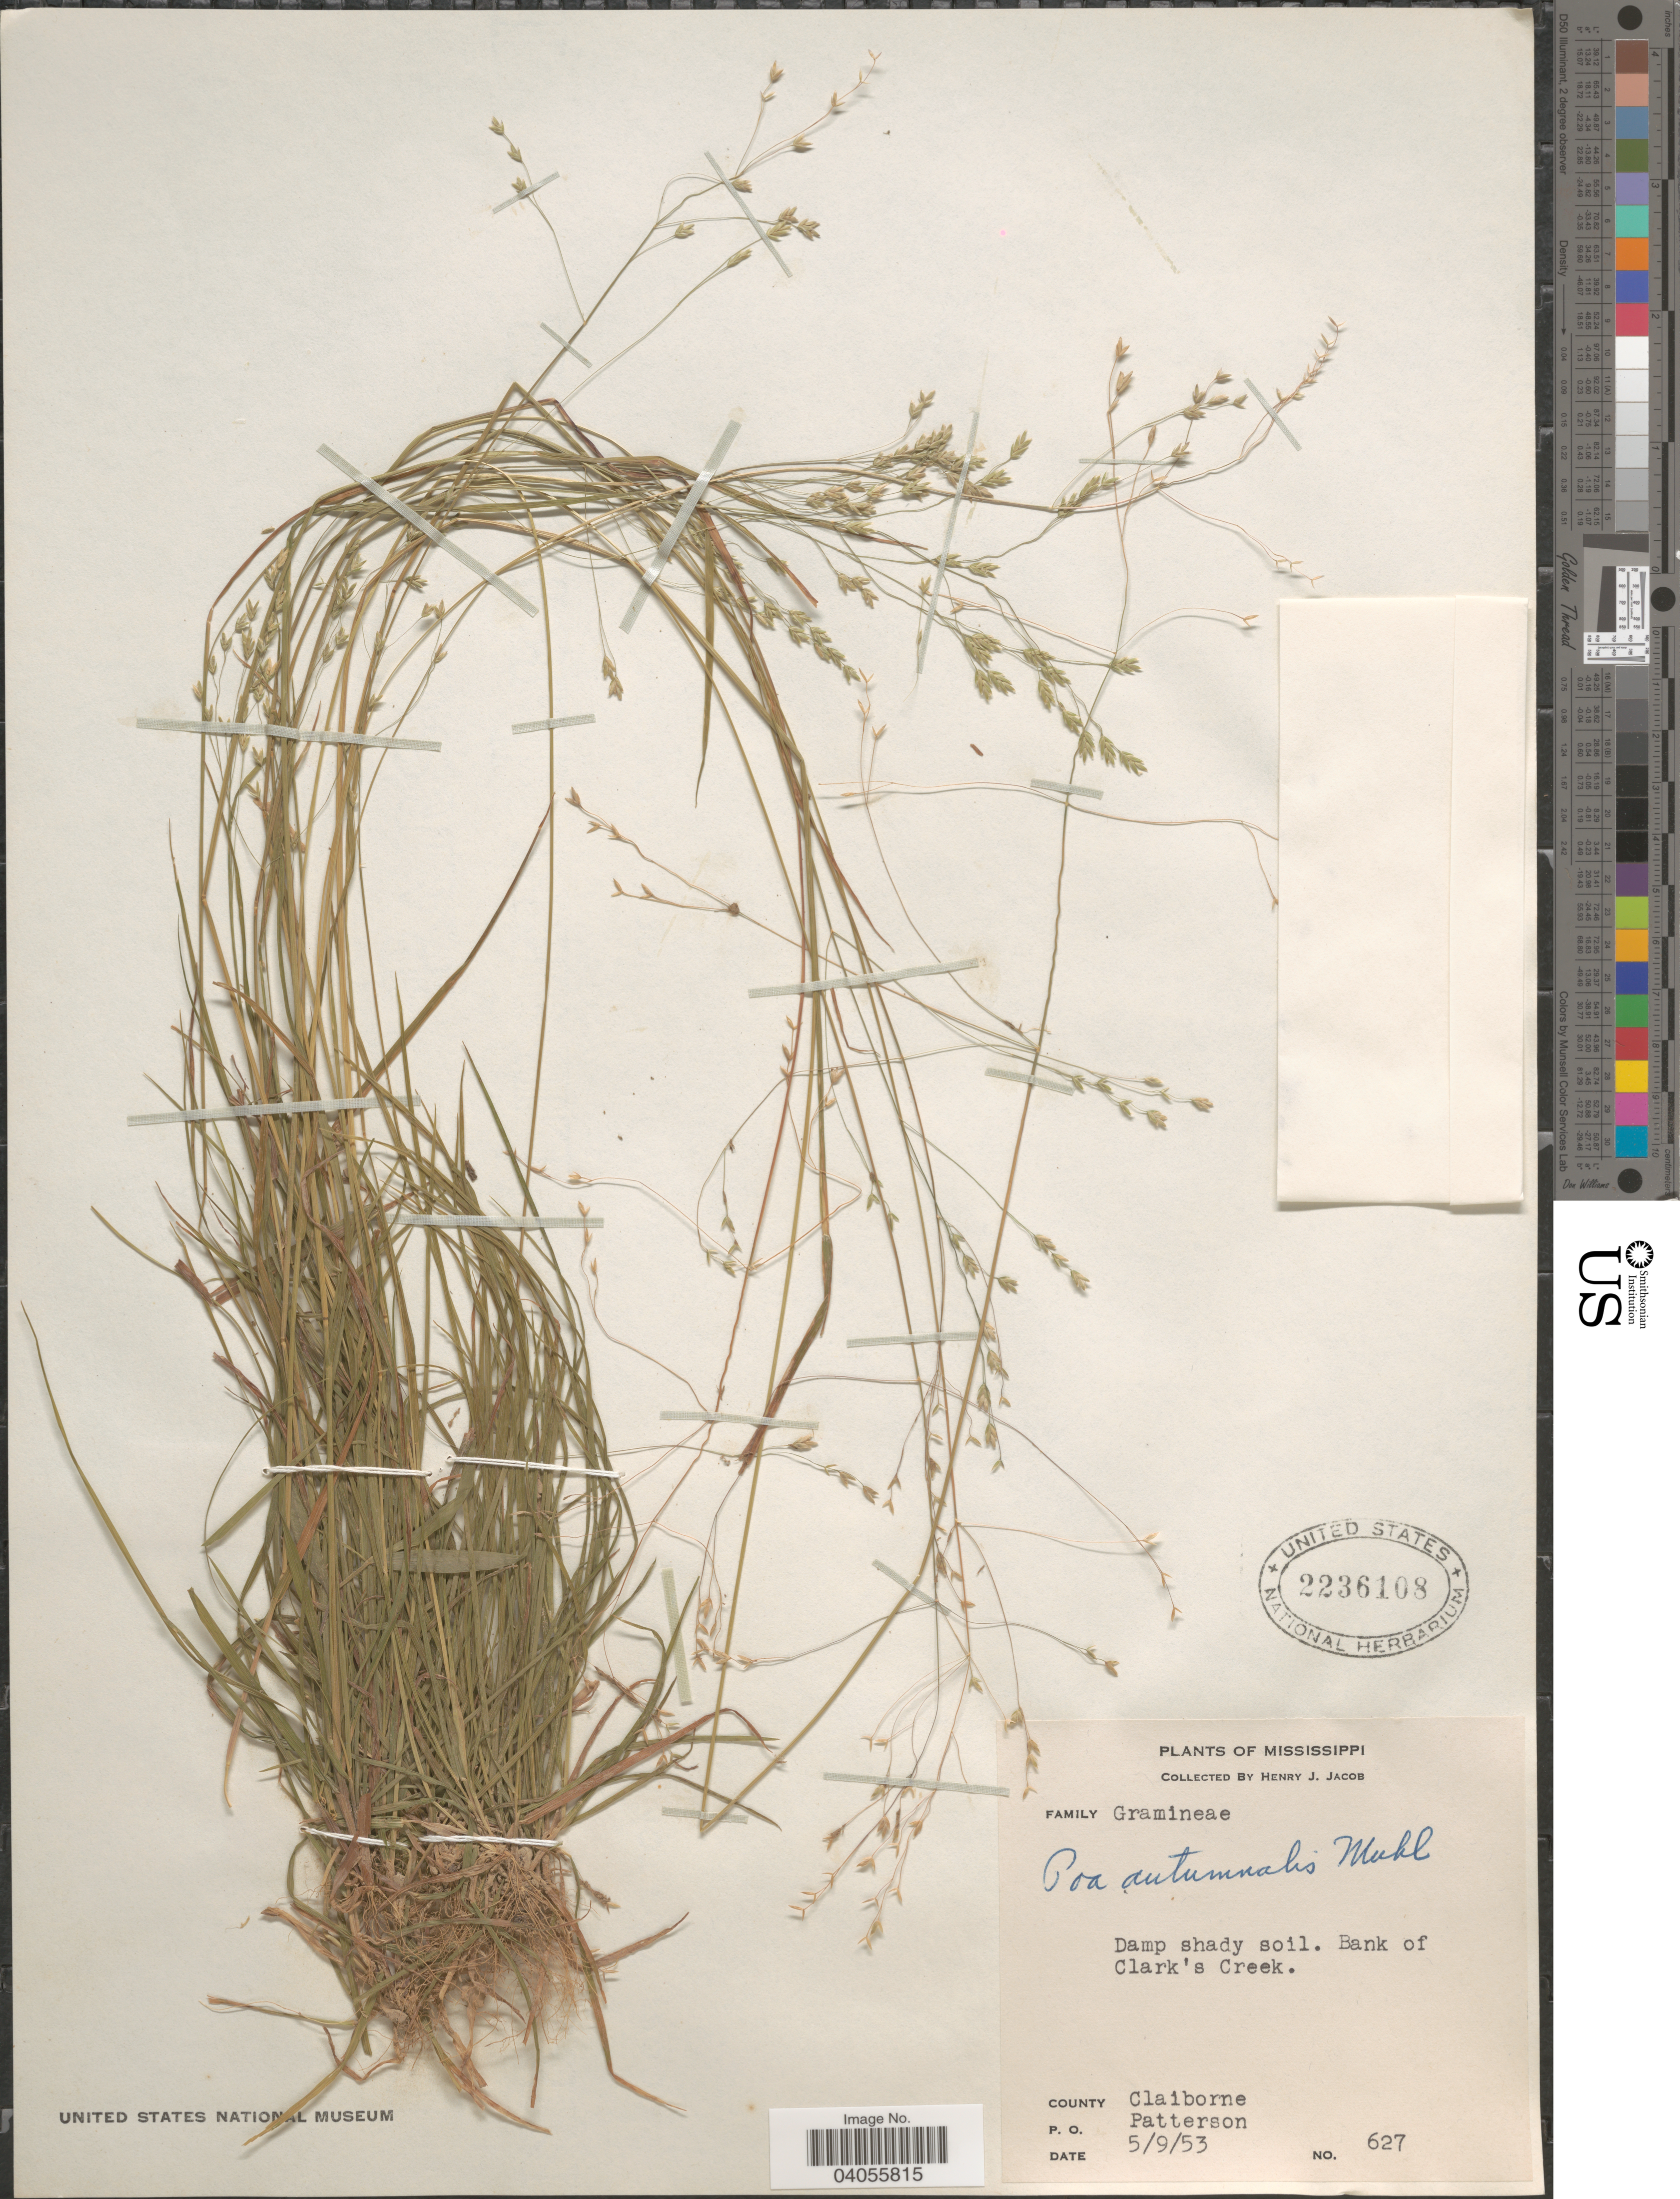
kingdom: Plantae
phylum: Tracheophyta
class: Liliopsida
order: Poales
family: Poaceae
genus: Poa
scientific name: Poa autumnalis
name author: Muhl. ex Elliott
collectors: H. Jacob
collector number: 627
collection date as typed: Transcribed d/m/y: 9/5/53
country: United States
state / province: Mississippi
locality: Damp shady soil. Bank of Clark's Creek. County Clayborne. P. O. Patterson.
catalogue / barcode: US 2236108